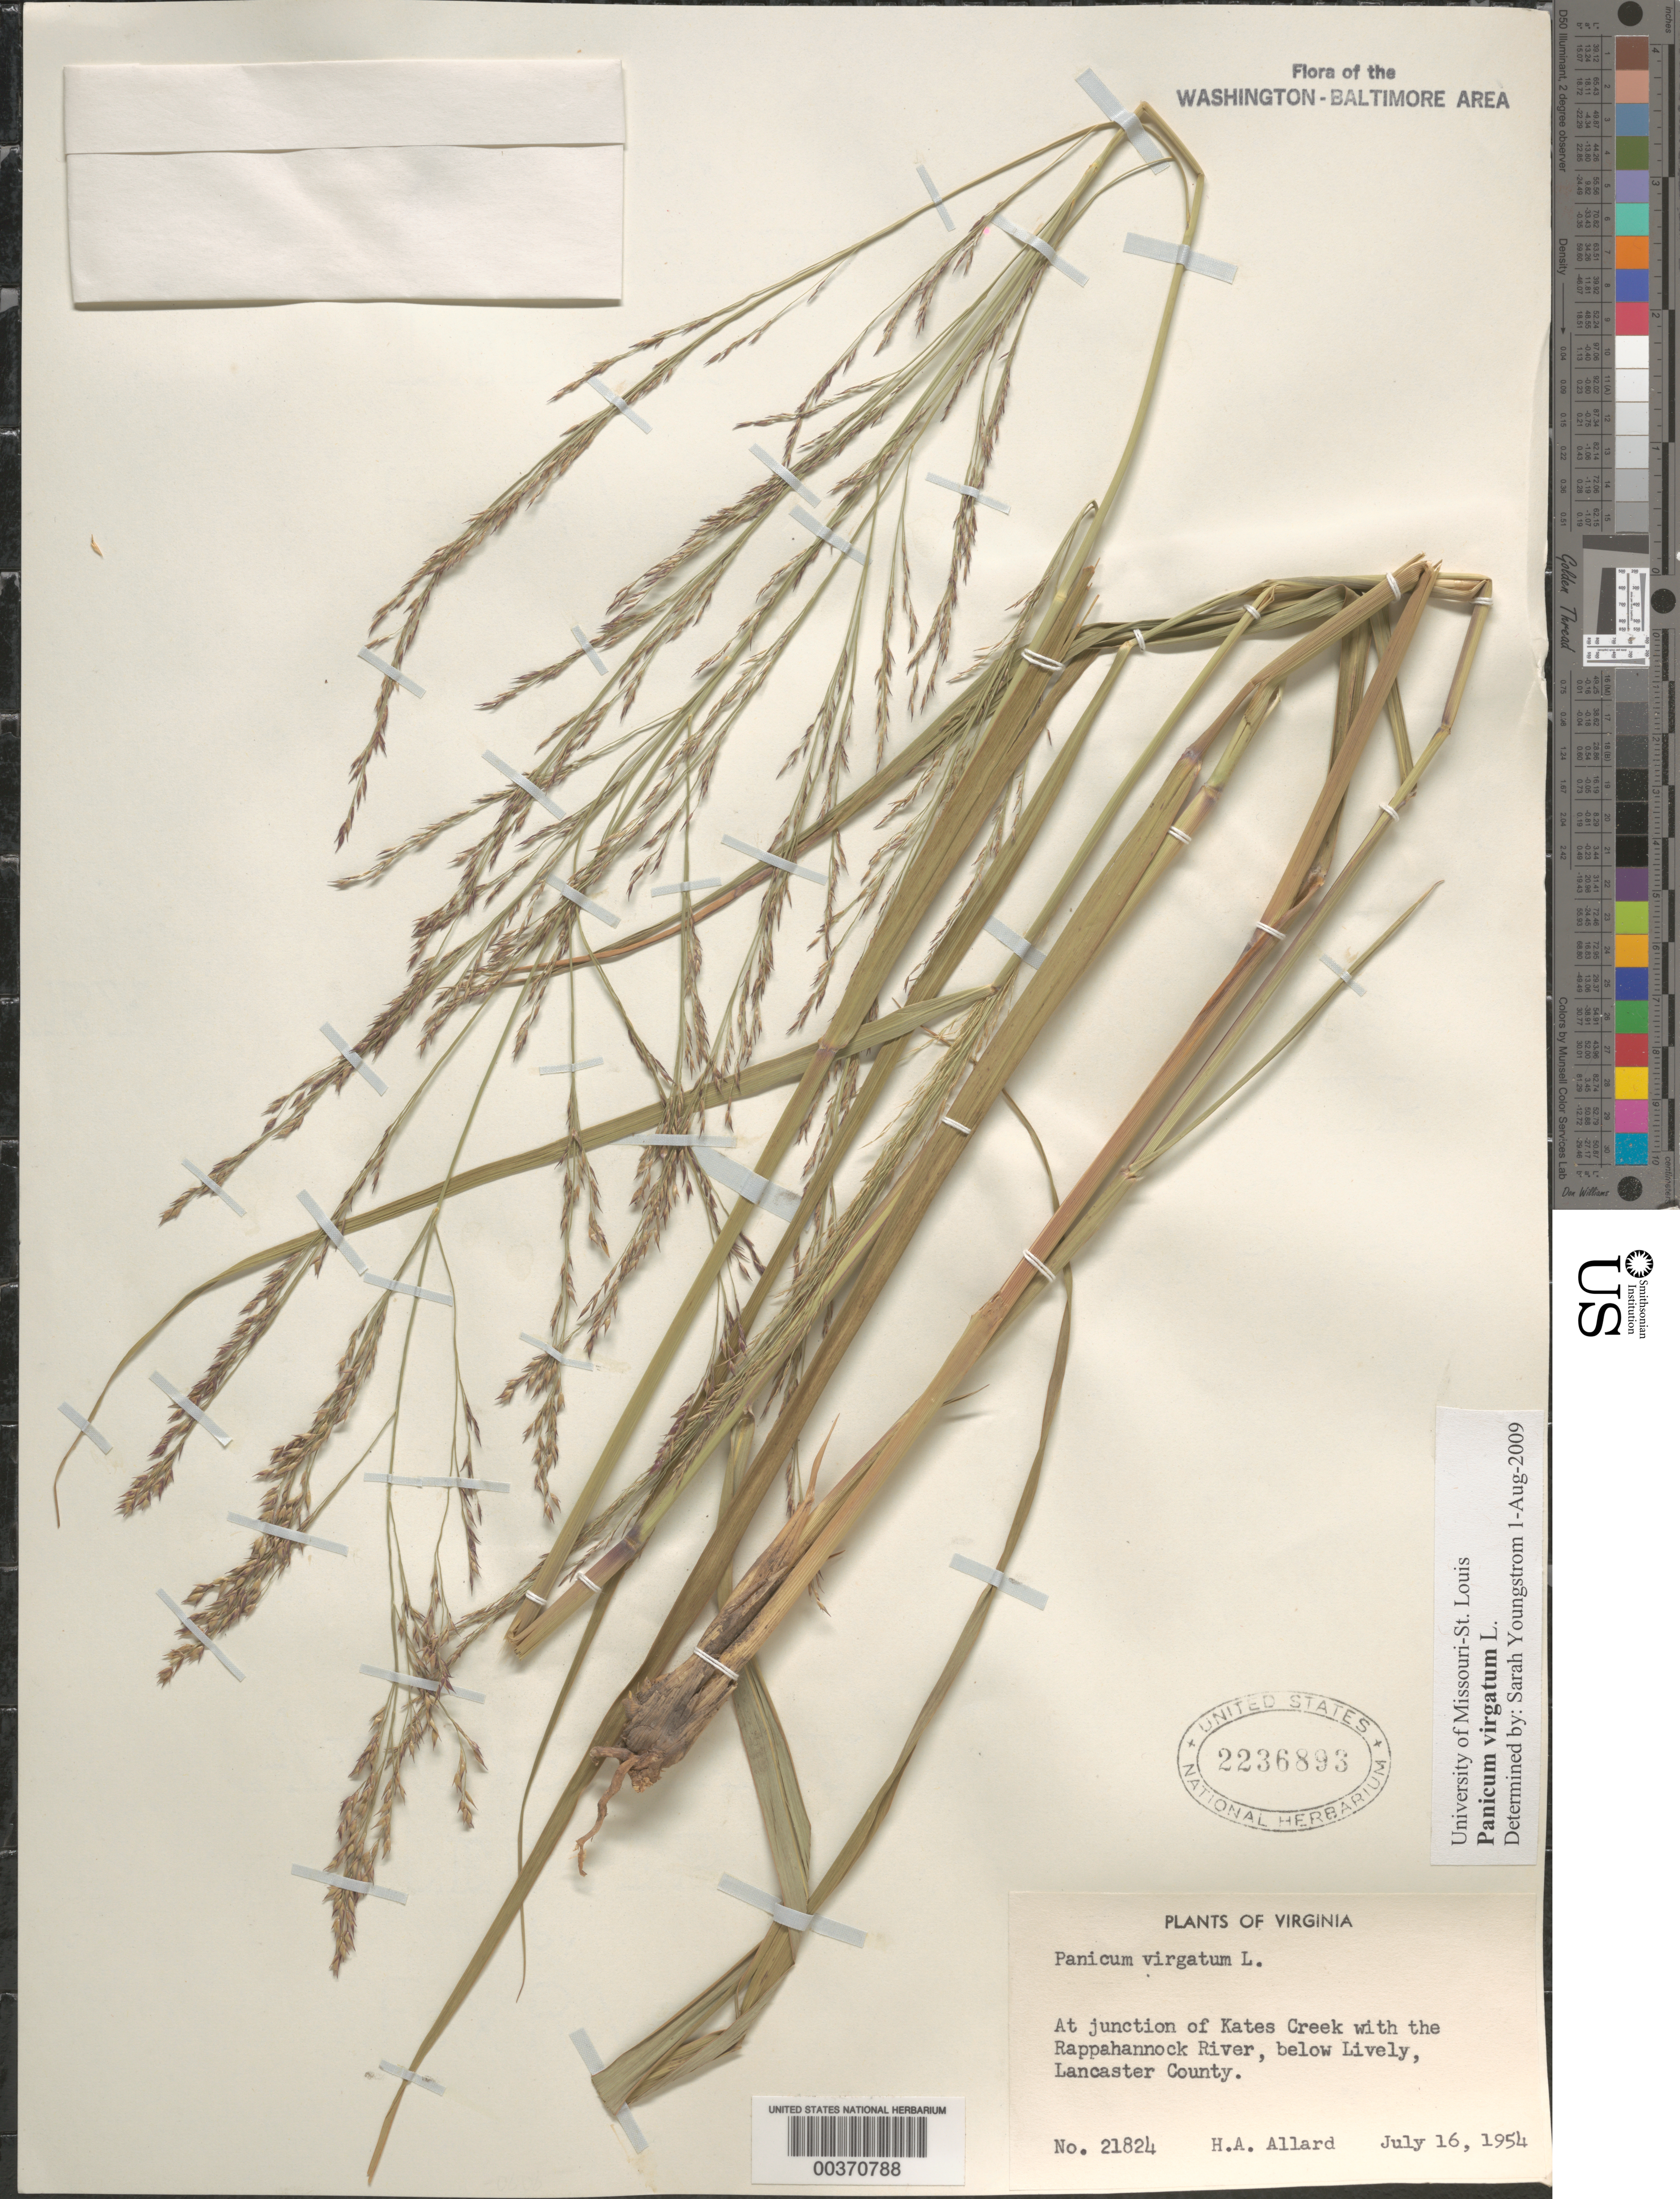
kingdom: Plantae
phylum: Tracheophyta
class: Liliopsida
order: Poales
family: Poaceae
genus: Panicum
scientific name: Panicum virgatum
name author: L.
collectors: H. A. Allard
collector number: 21824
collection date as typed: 16 Jul 1954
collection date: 1954-07-16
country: United States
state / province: Virginia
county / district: Lancaster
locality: Lively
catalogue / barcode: US 2236893